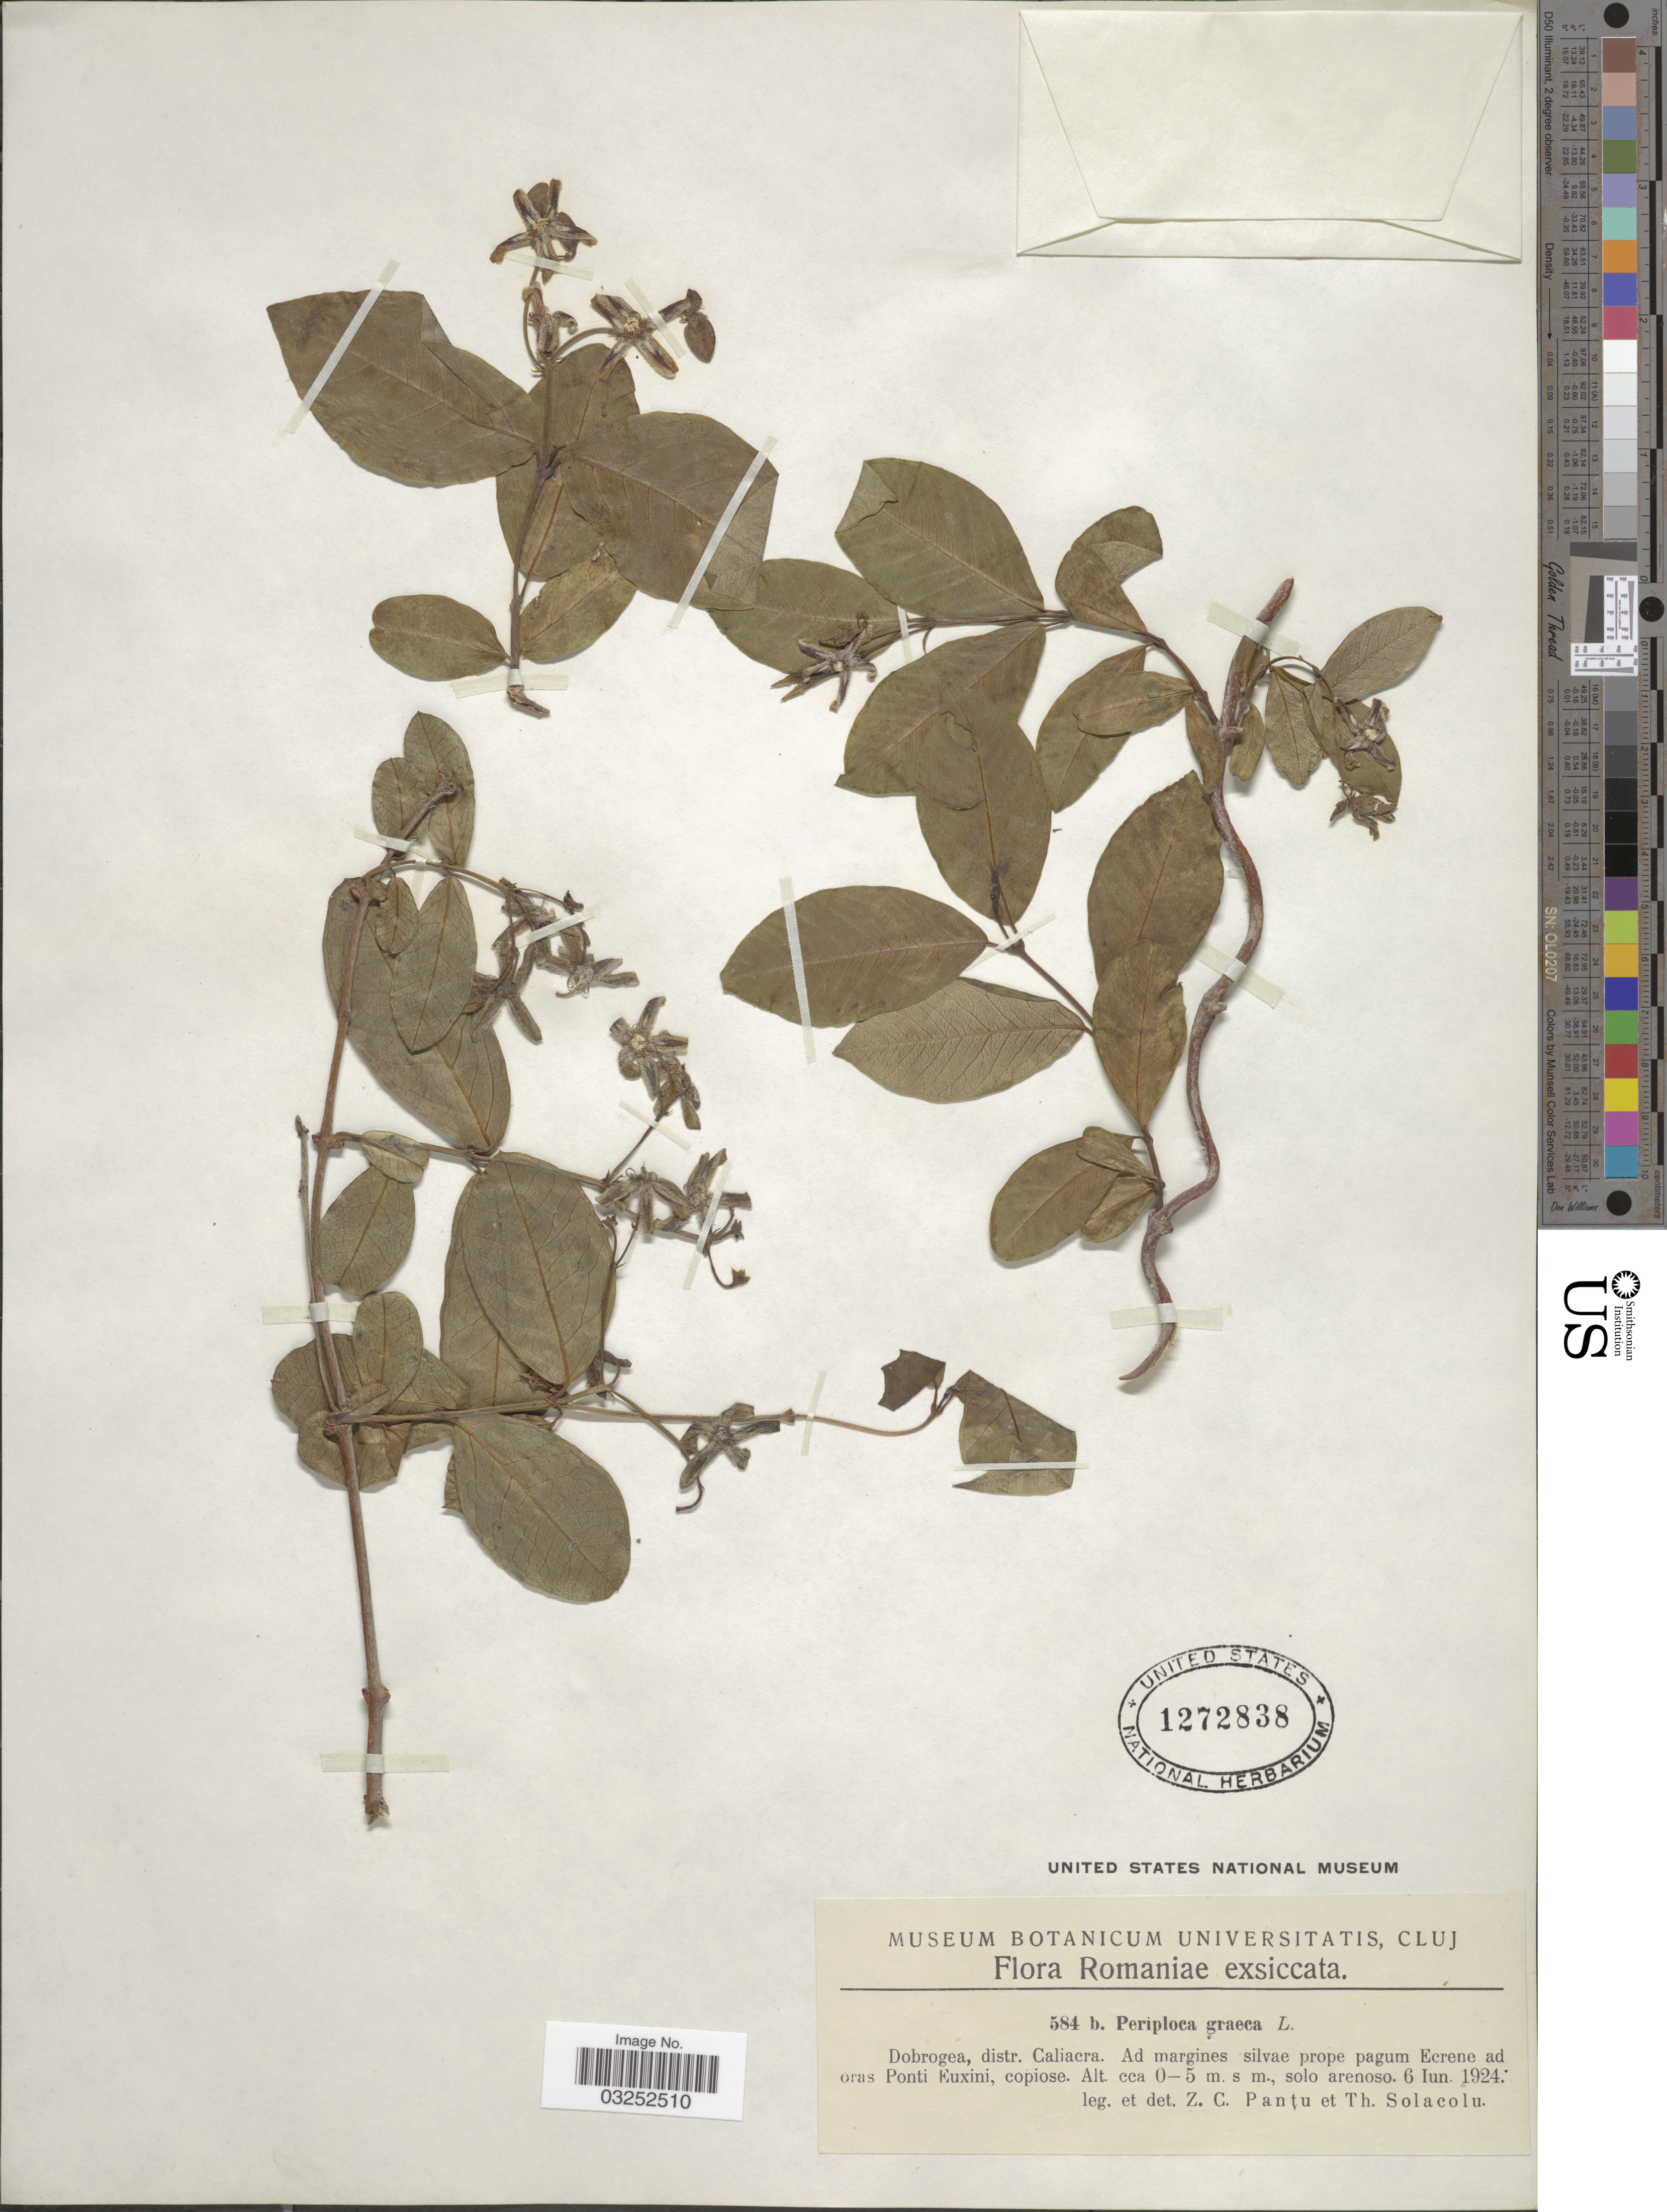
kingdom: Plantae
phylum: Tracheophyta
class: Magnoliopsida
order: Gentianales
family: Apocynaceae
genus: Periploca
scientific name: Periploca graeca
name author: L.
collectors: Z. C. Pantu & T. Solacolu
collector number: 584 b.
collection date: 1924-06-06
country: Romania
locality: Dobrogeam distr. Caliacra. Ad margines silvae prope pagum Ecrene ad oras Ponto Euxini, copiose.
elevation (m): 0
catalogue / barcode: US 1272838